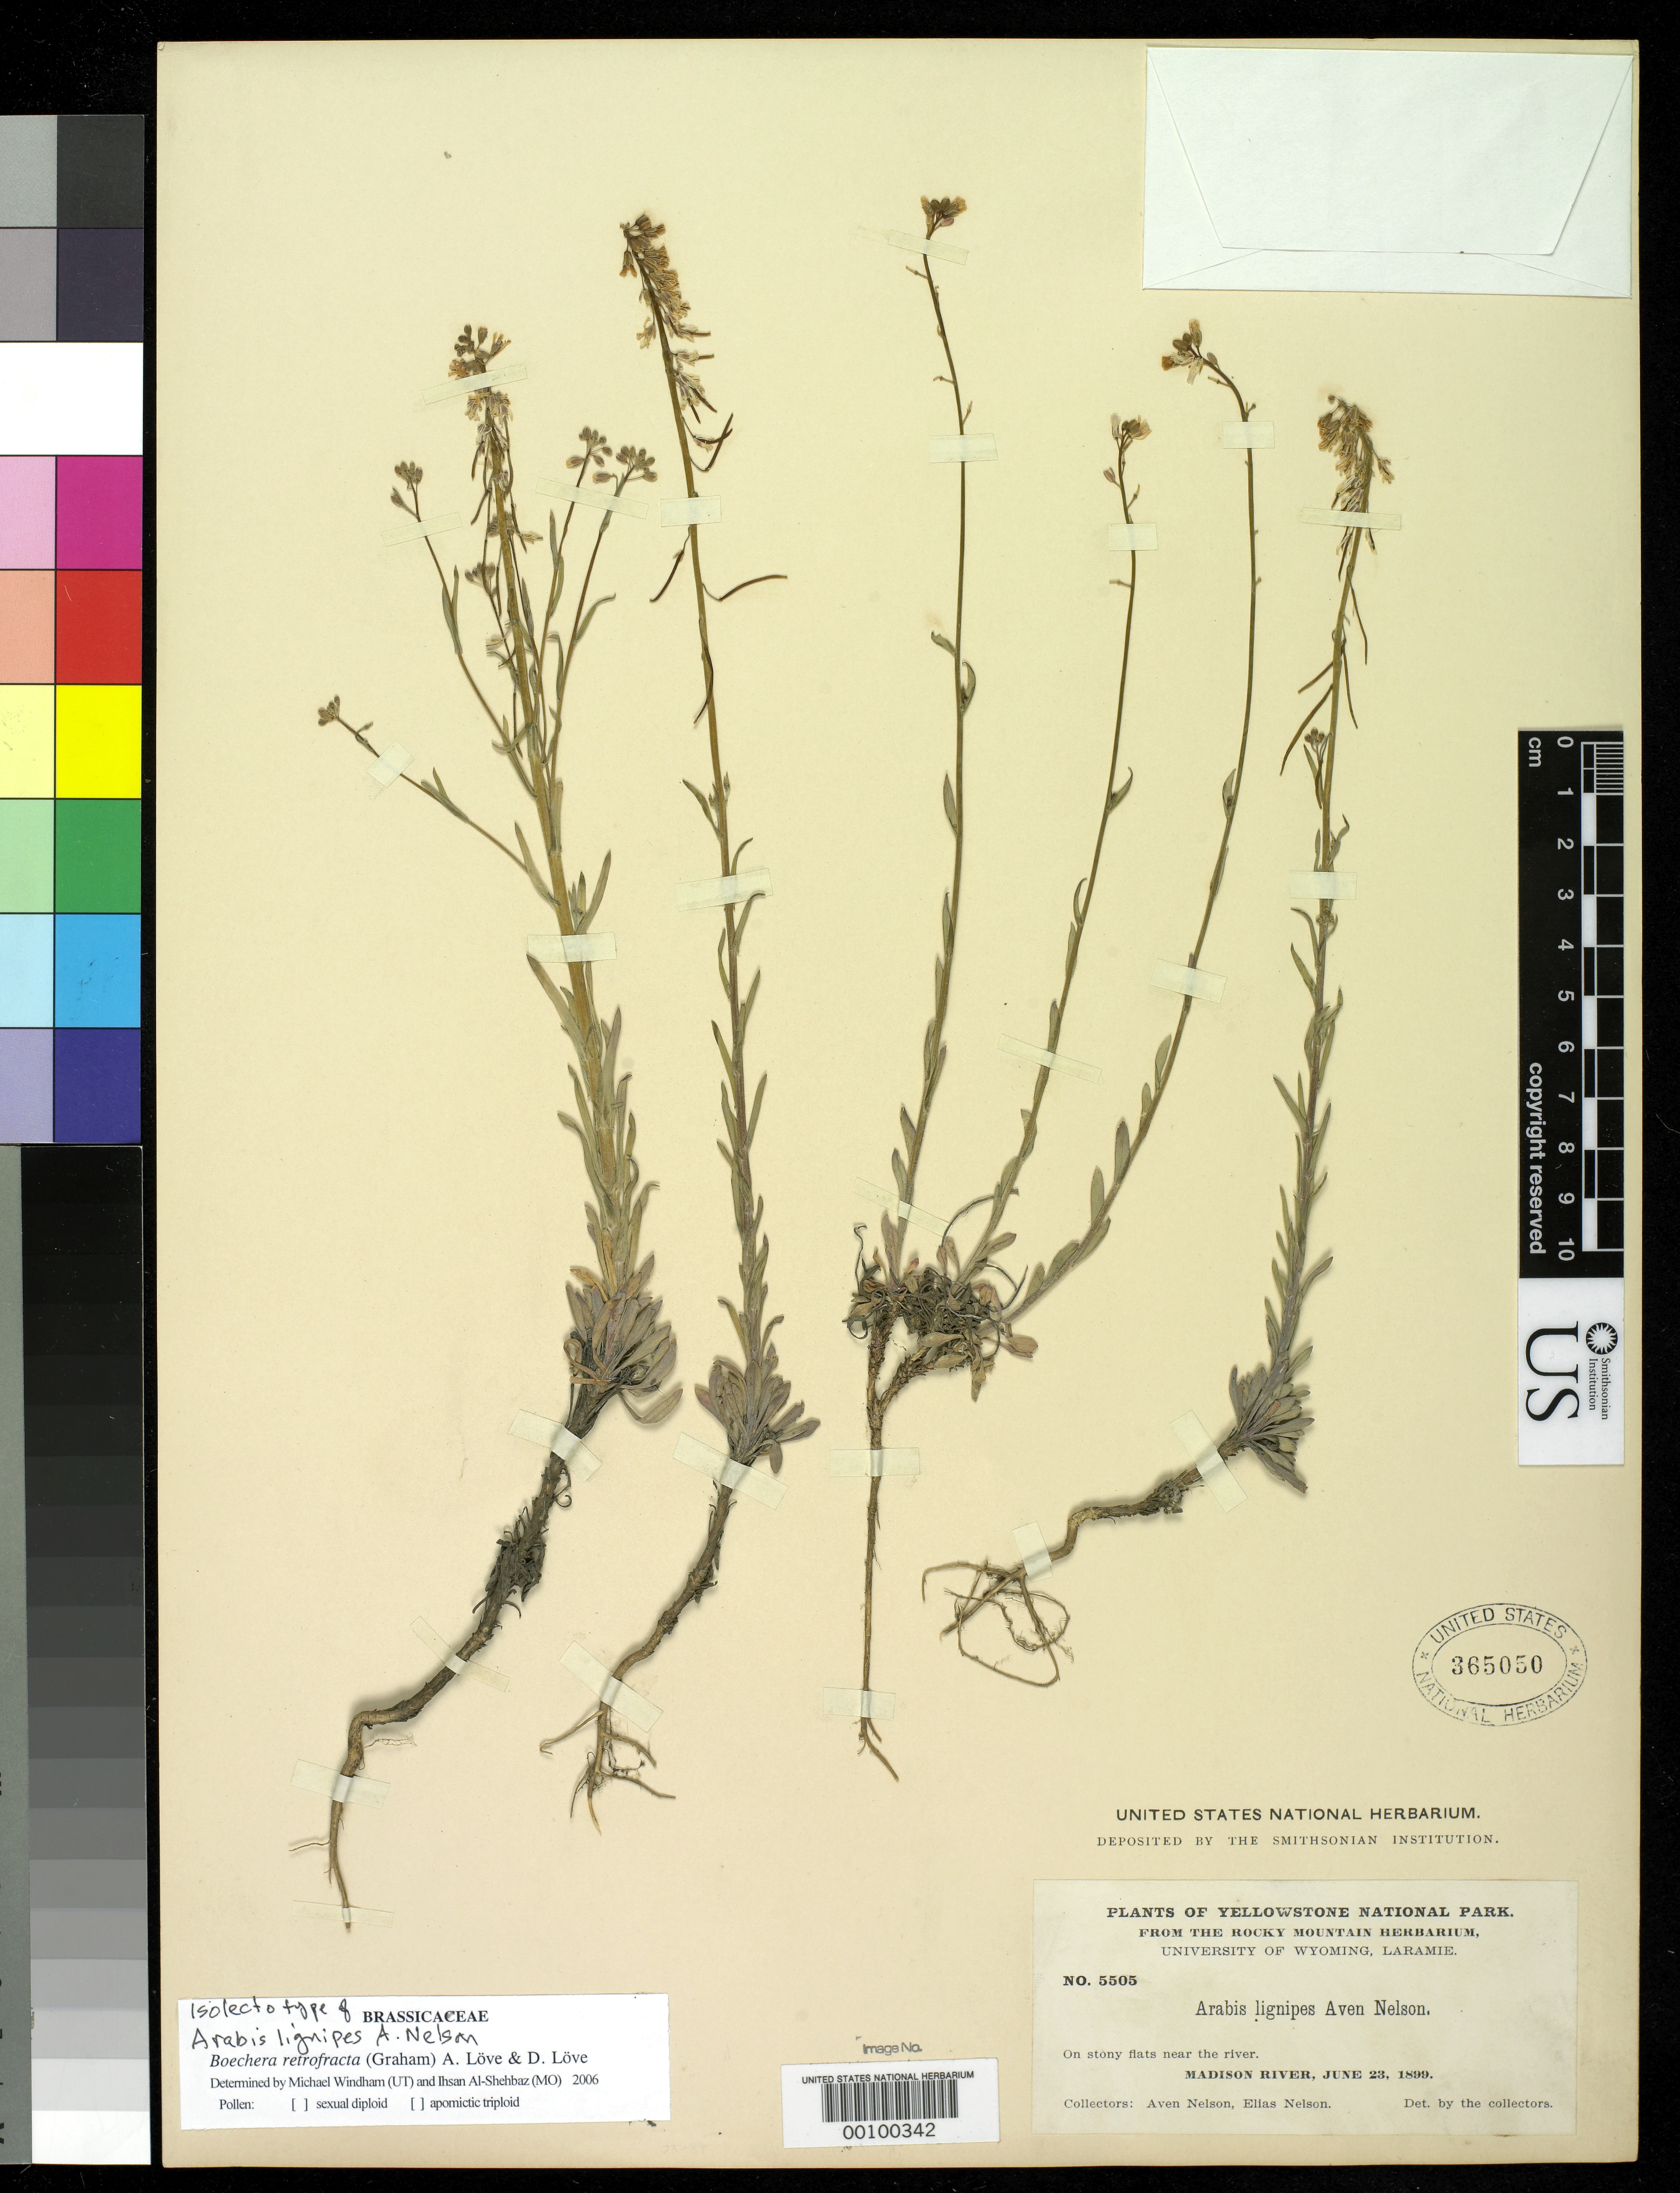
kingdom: Plantae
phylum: Tracheophyta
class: Magnoliopsida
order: Brassicales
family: Brassicaceae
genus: Arabis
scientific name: Arabis lignipes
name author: A. Nelson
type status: Isolectotype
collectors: A. Nelson & E. Nelson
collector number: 5505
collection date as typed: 23 Jun 1899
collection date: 1899-06-23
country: United States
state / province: Wyoming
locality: Madison River, flats near river.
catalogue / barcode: US 365050